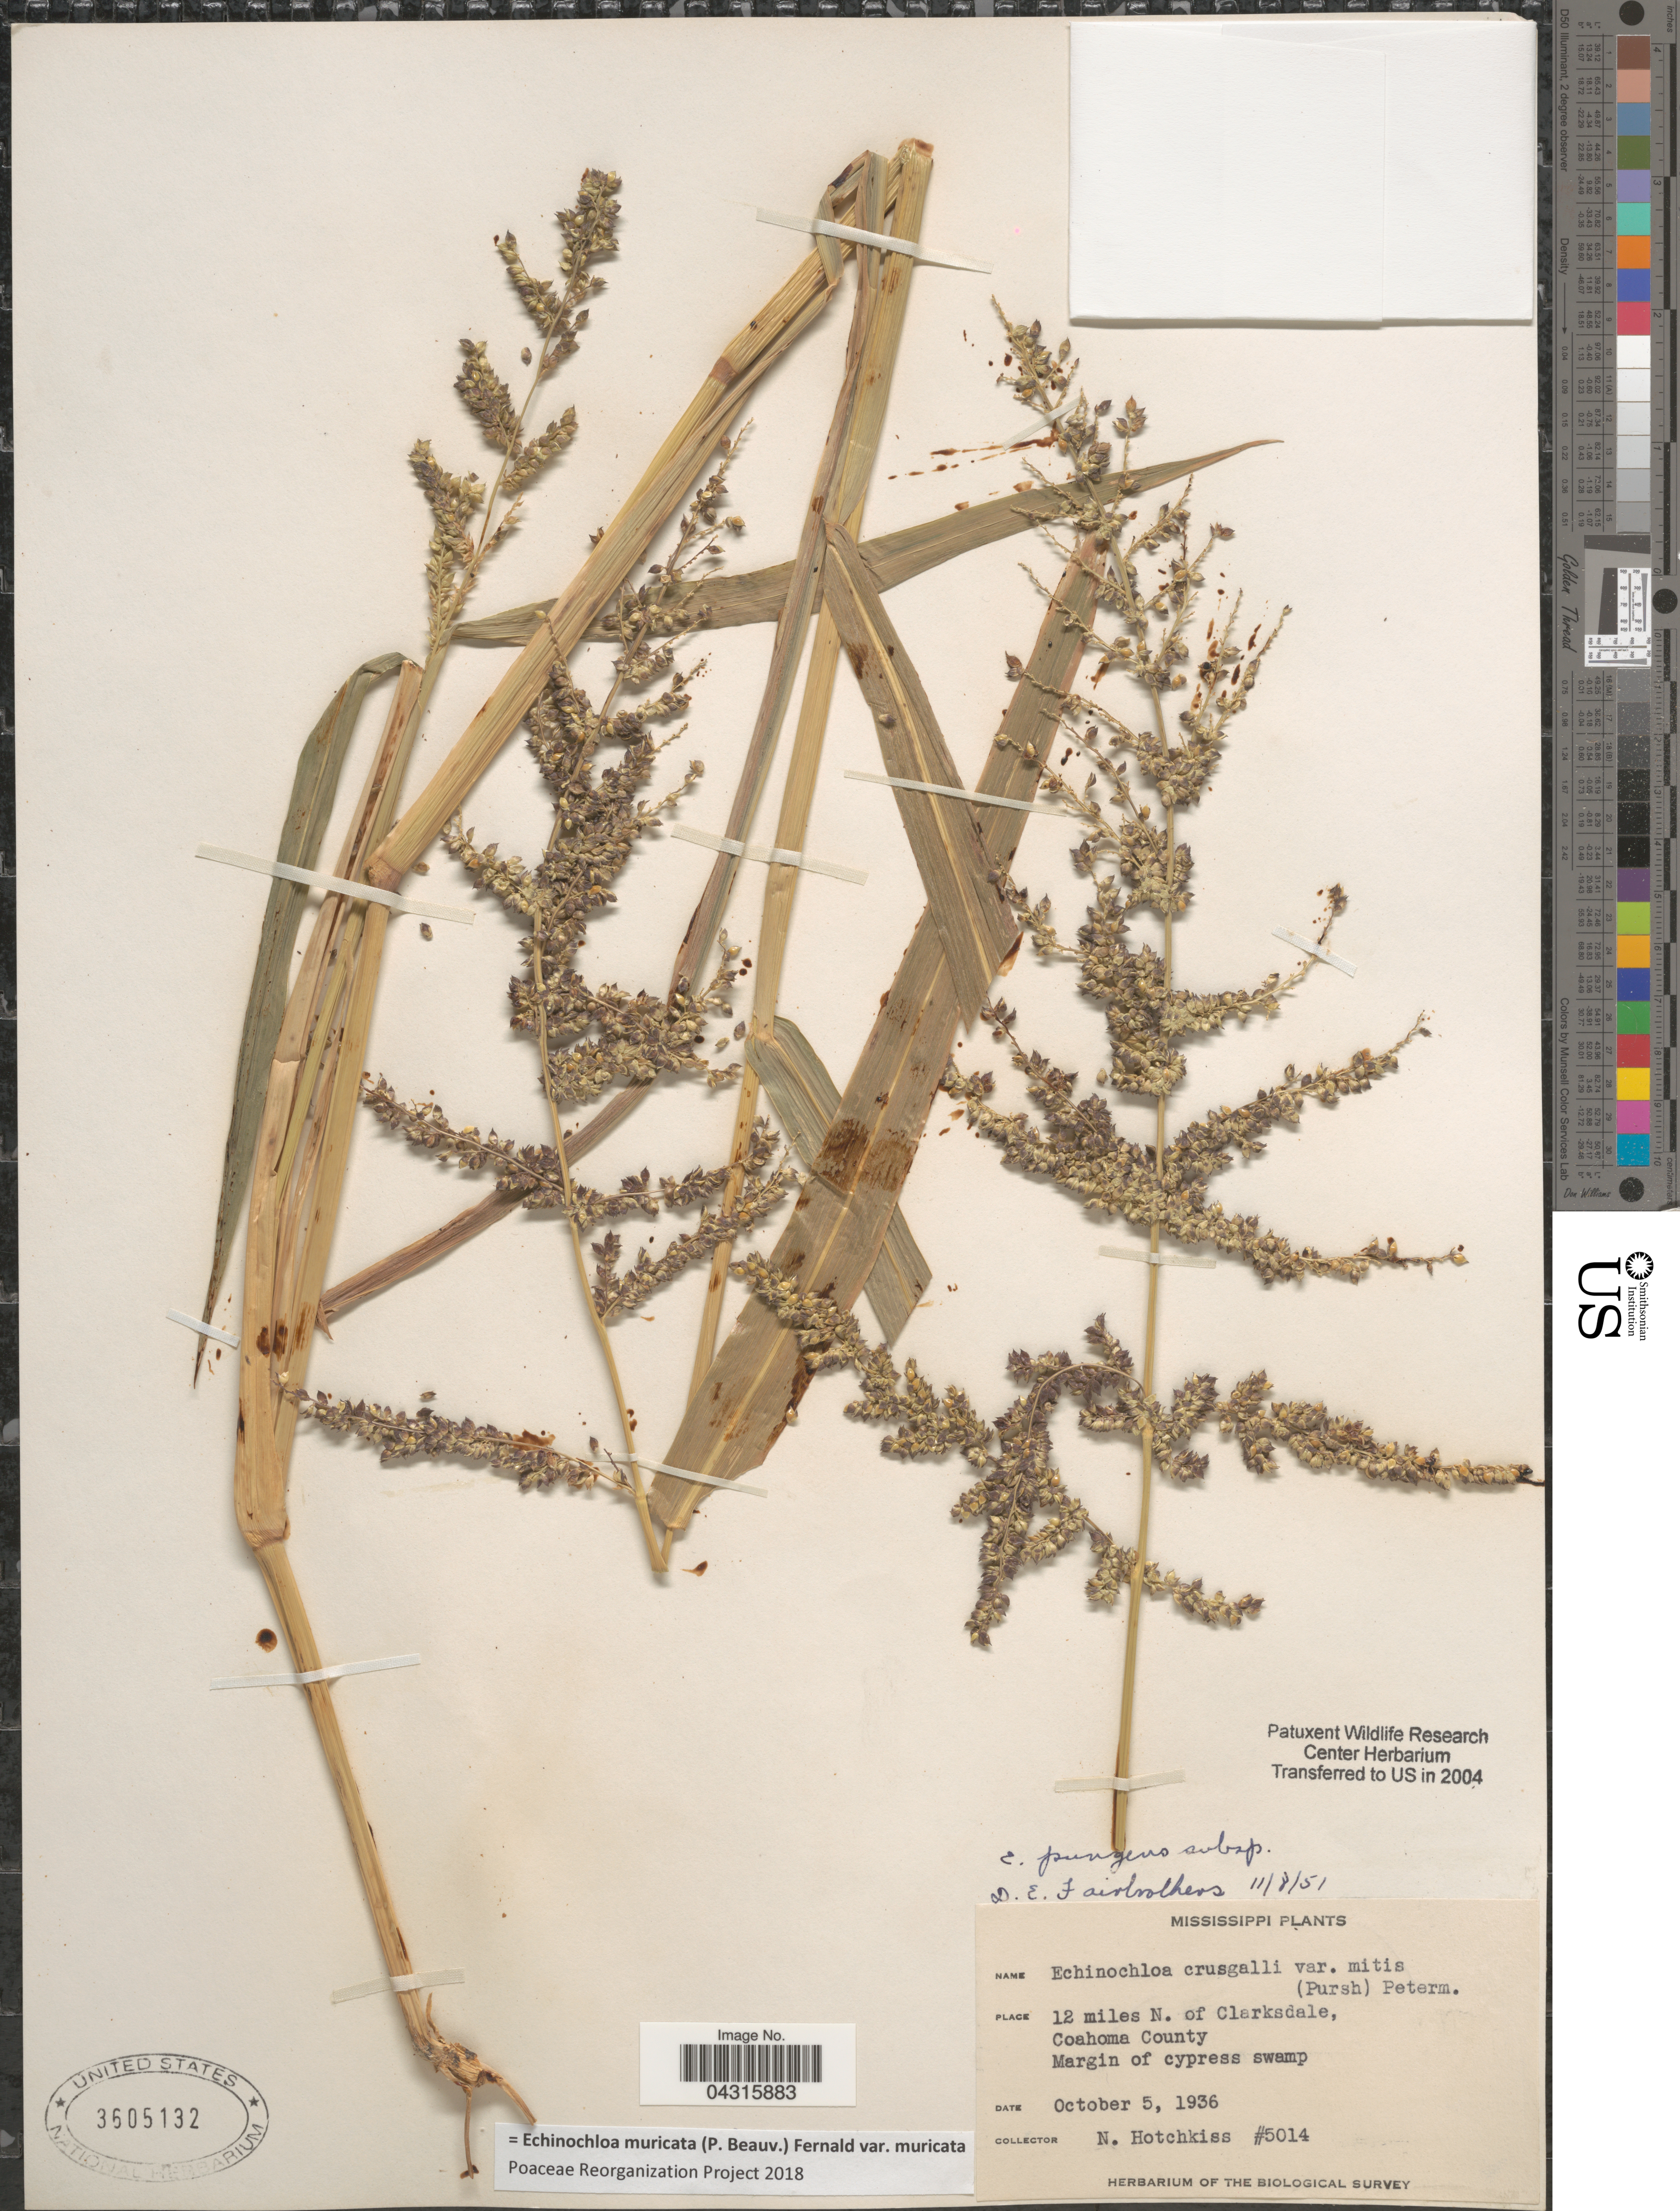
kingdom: Plantae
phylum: Tracheophyta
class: Liliopsida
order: Poales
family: Poaceae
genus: Echinochloa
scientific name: Echinochloa muricata var. muricata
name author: (P. Beauv.) Fernald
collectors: N. Hotchkiss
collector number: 5014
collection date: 1936-10-05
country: United States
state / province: Mississippi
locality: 12 miles N. of Clarksdale, Coahoma County. Margin of cypresss wamp. The Biological Survey.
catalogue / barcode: US 3605132